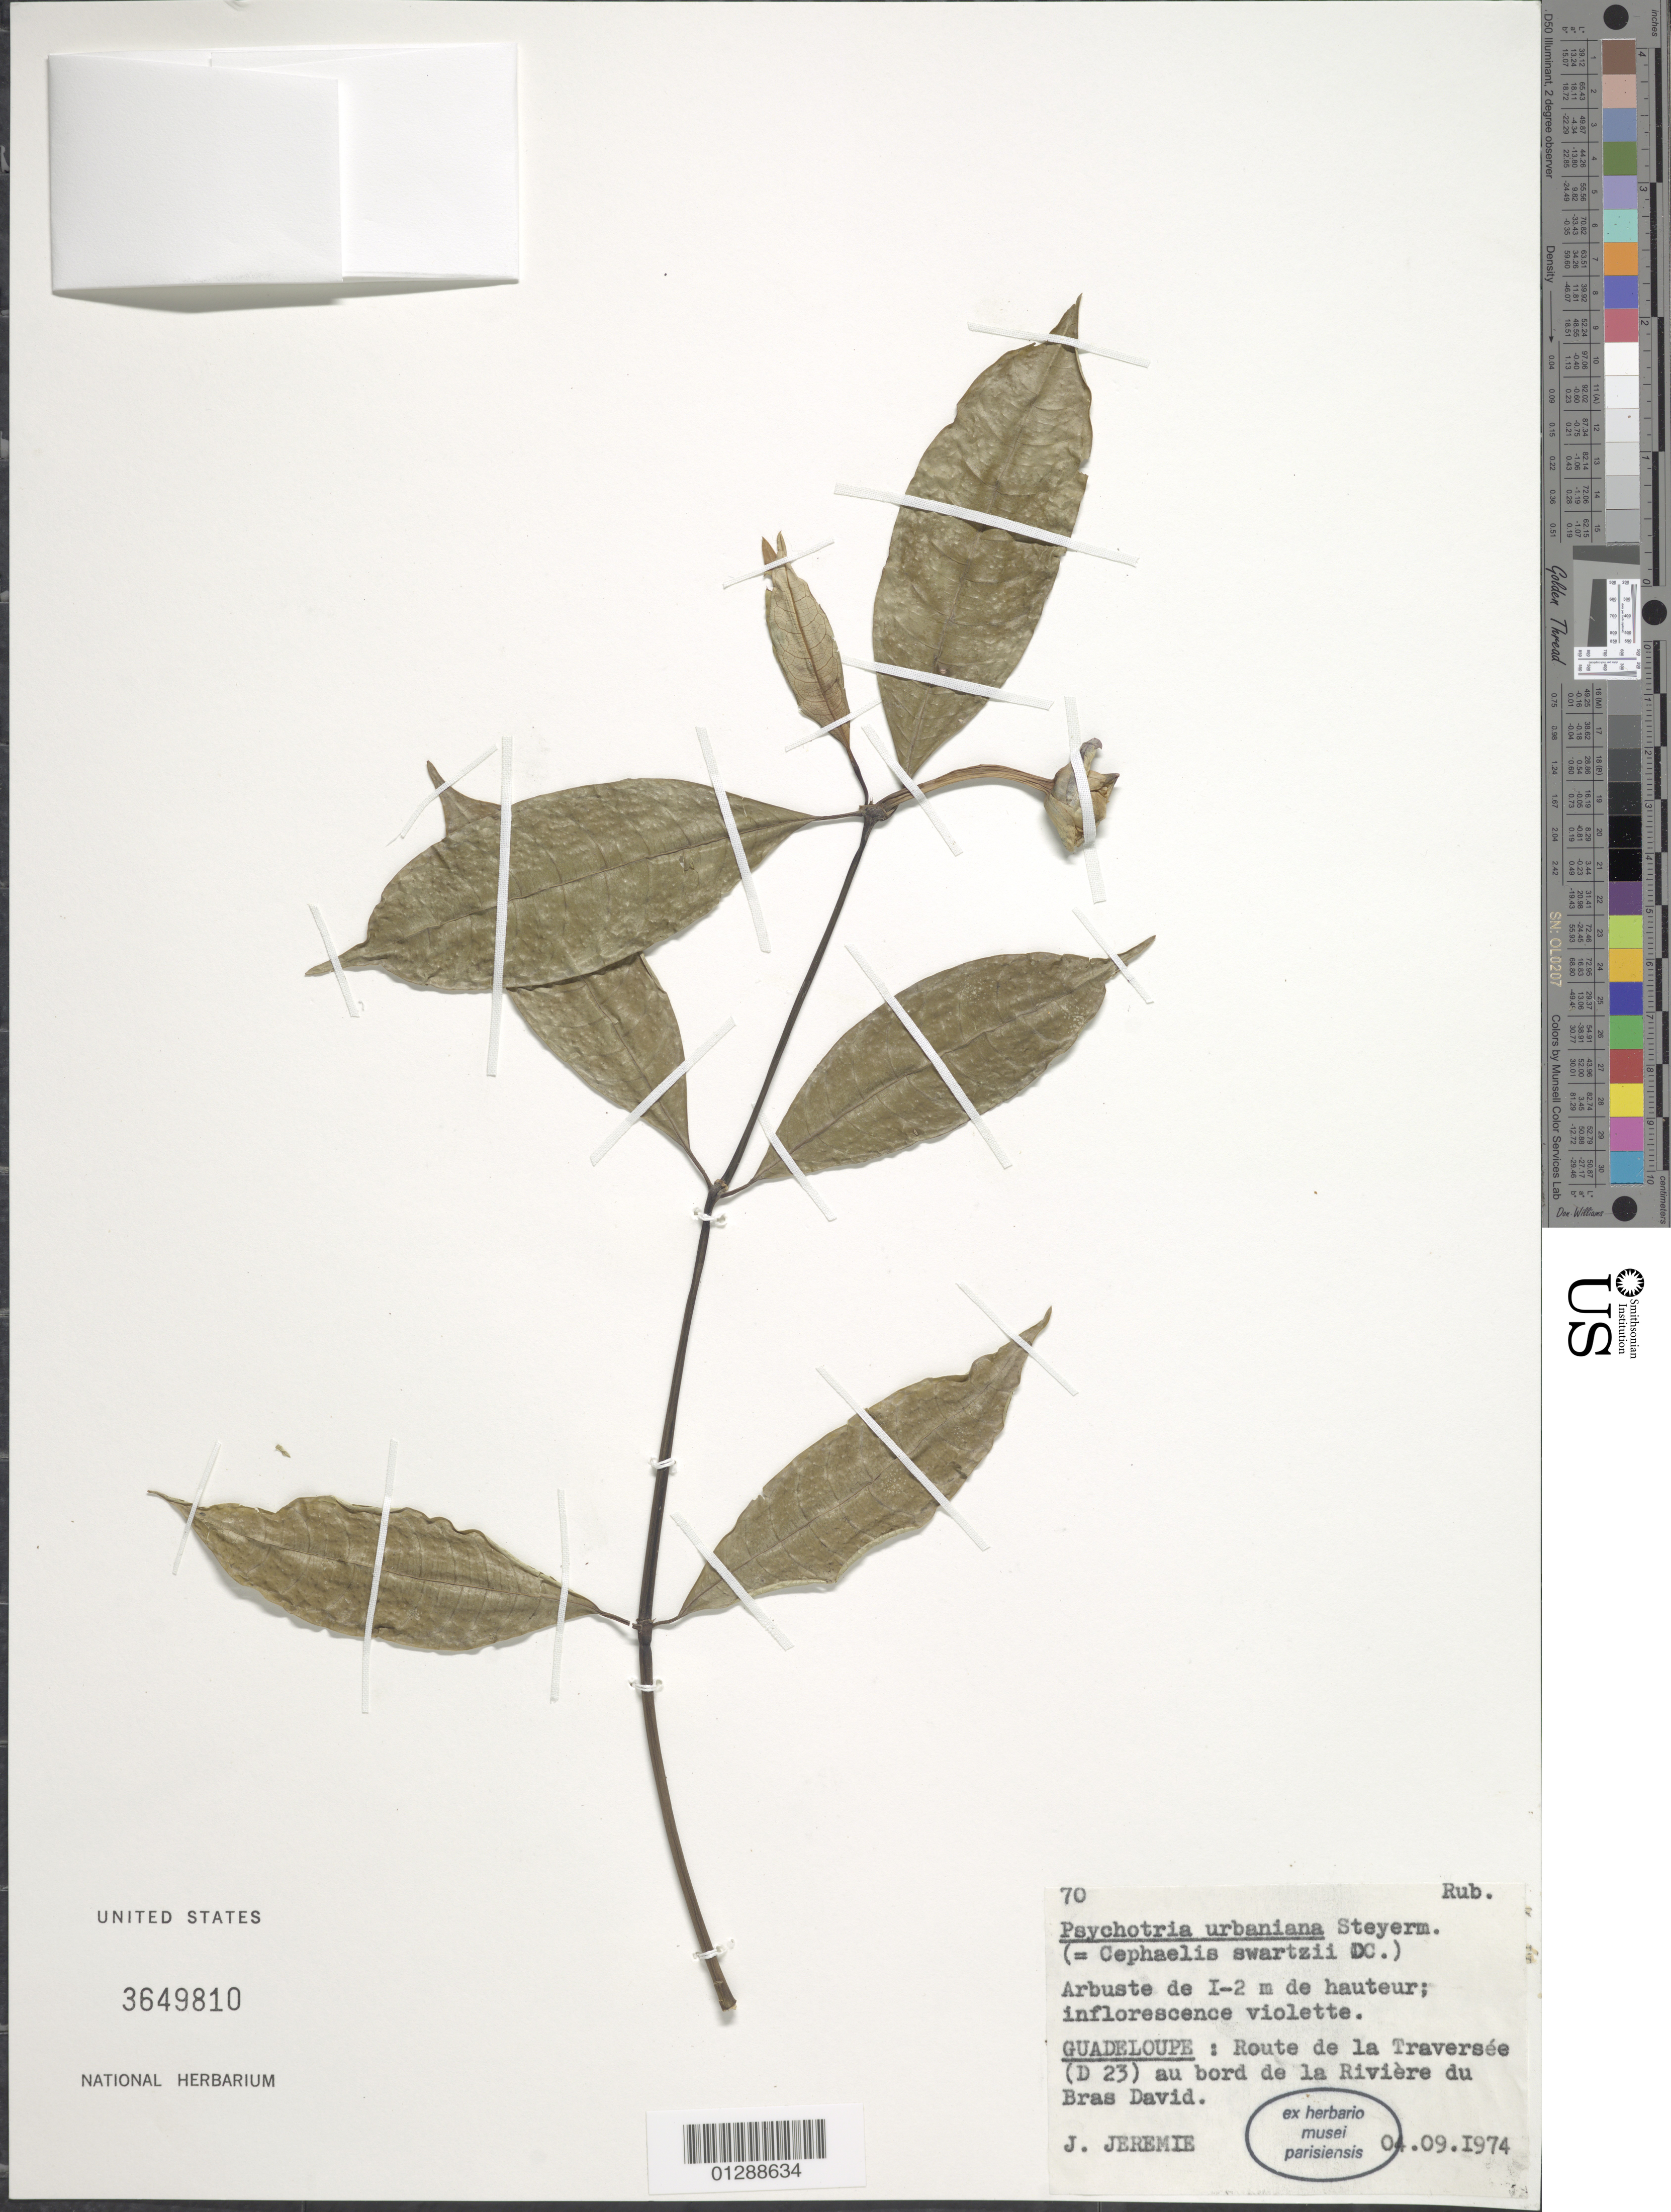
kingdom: Plantae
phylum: Tracheophyta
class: Magnoliopsida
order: Gentianales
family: Rubiaceae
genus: Psychotria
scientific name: Psychotria urbaniana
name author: Steyerm.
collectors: J. Jérémie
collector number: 70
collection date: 1974-09-04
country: Guadeloupe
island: Grande-Terre I.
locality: Route de la Traversée (D 23) au bord de la rivière du Bras David.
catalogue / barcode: US 3649810